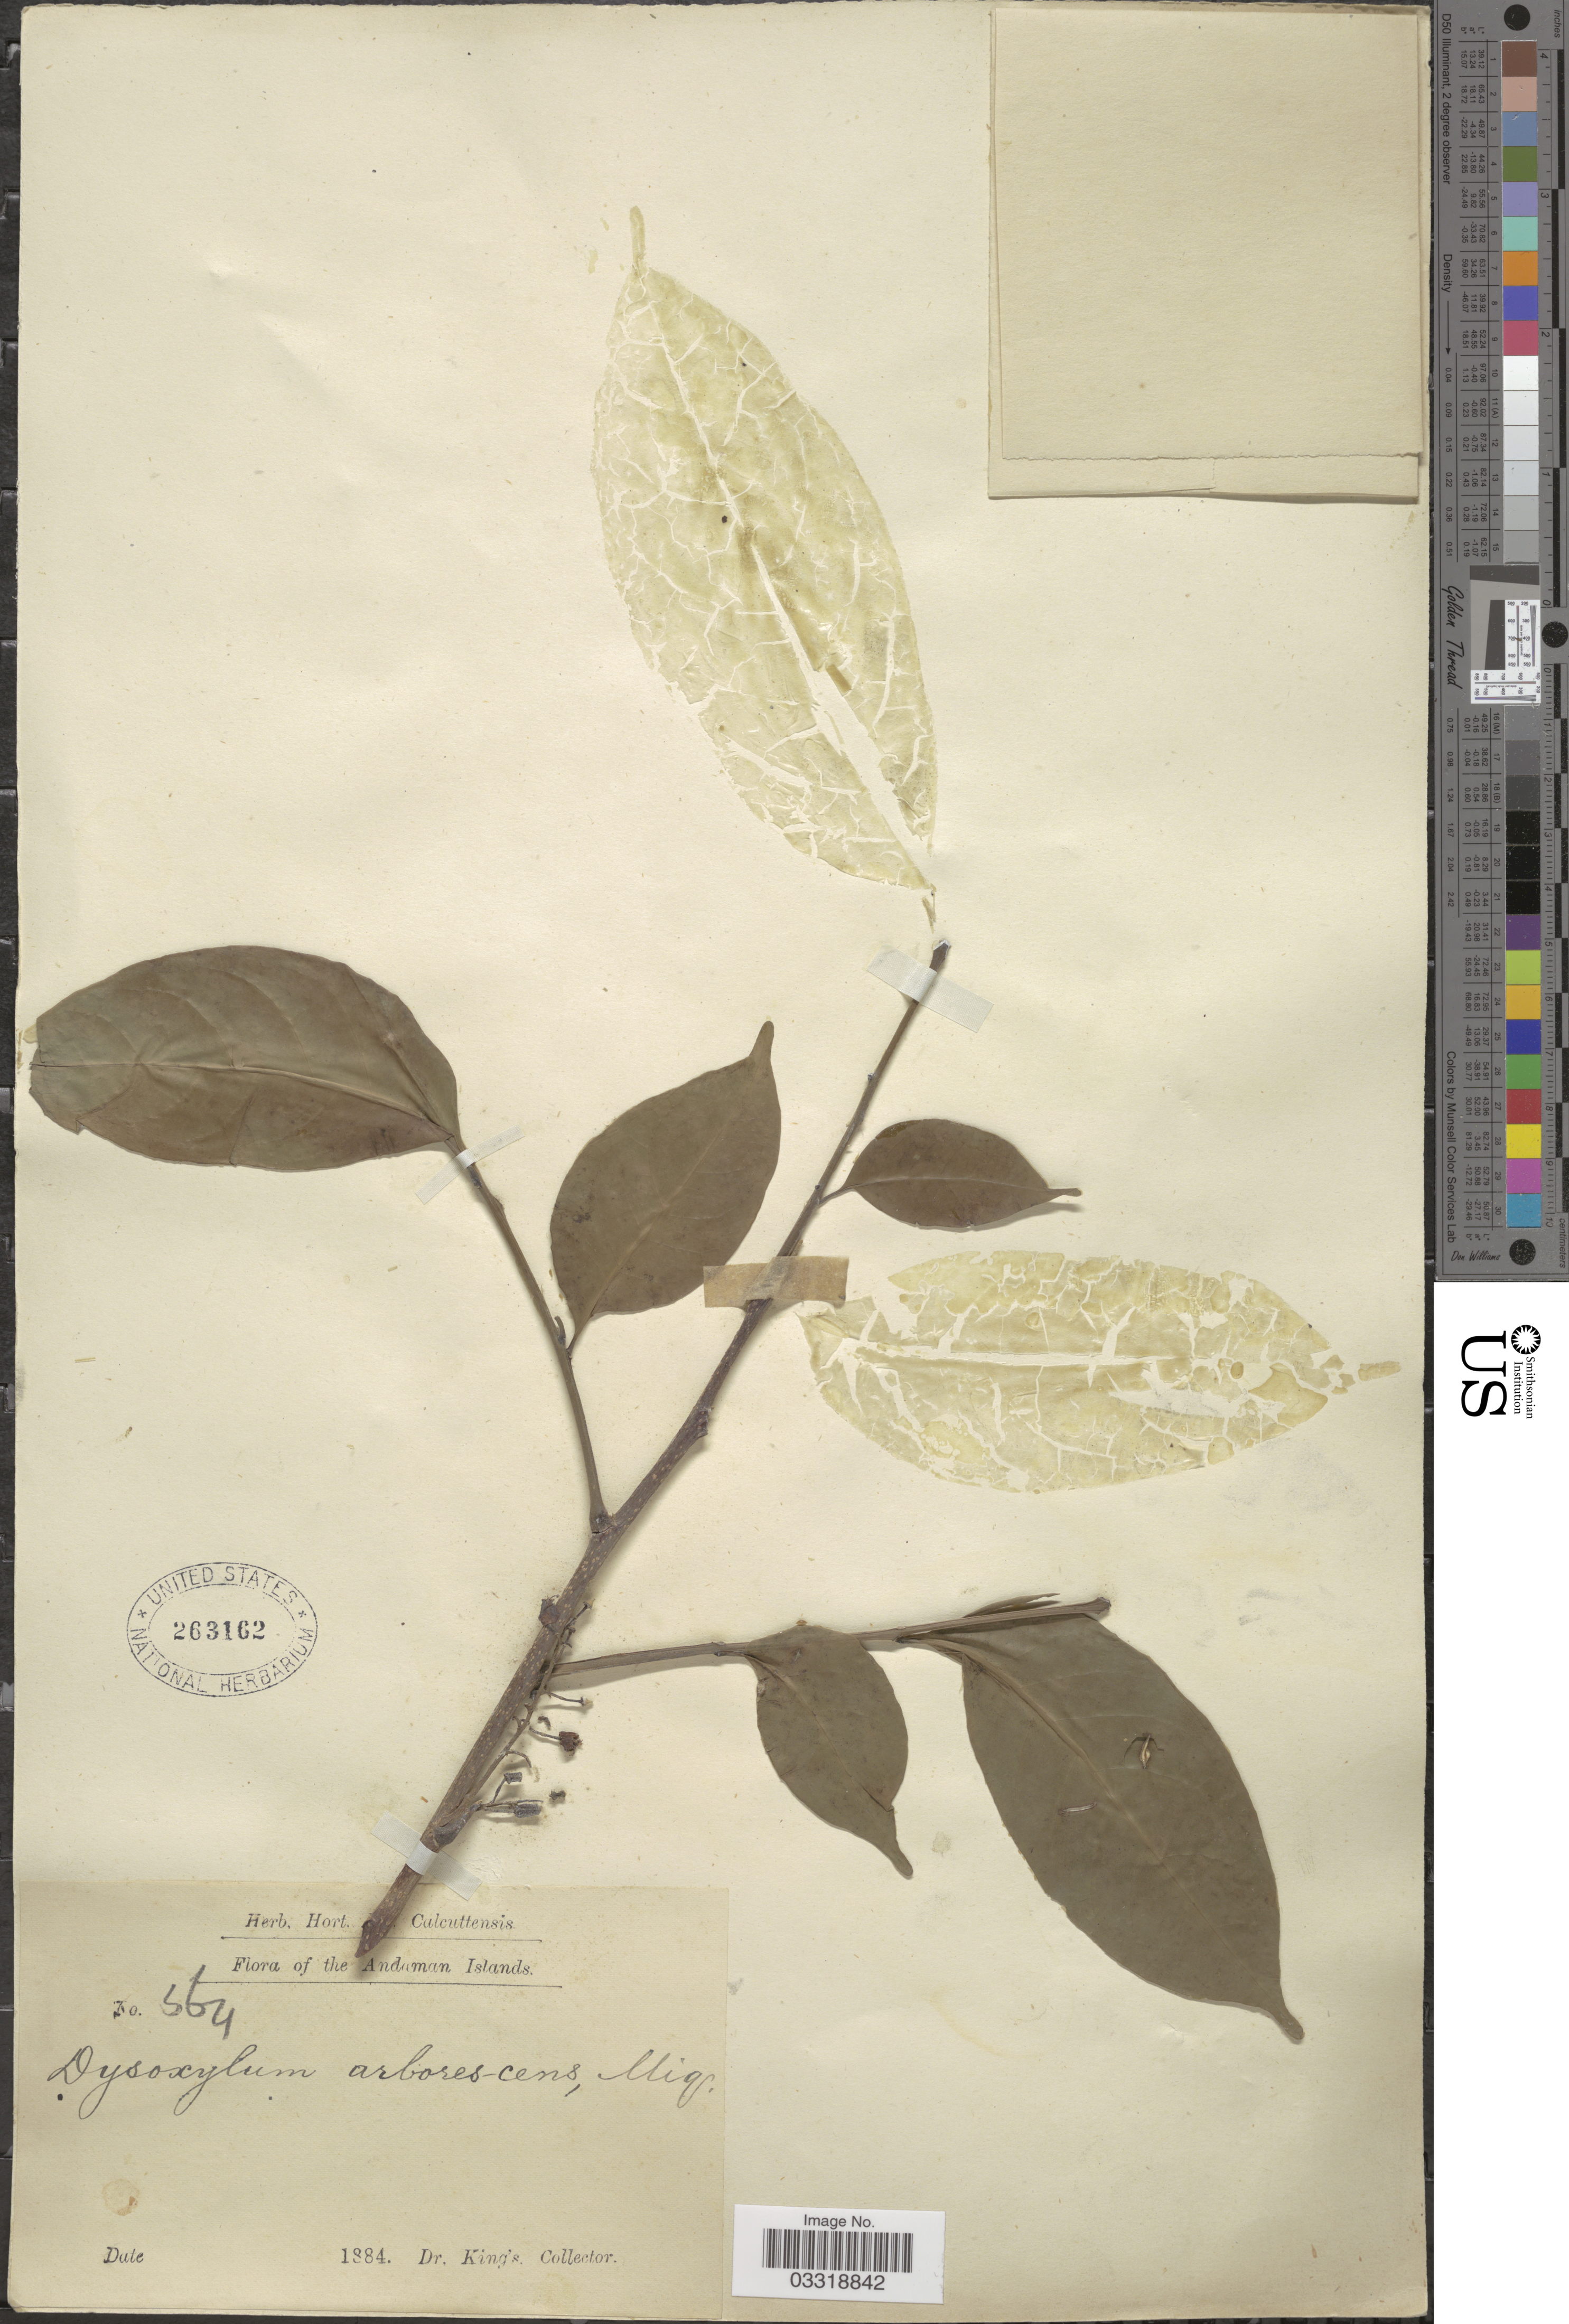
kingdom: Plantae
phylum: Tracheophyta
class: Magnoliopsida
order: Sapindales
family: Meliaceae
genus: Goniocheton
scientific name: Goniocheton arborescens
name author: Blume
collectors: Dr. King's collector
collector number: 564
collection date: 1884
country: India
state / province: Andaman and Nicobar Islands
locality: The Andaman Islands.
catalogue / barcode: US 263162